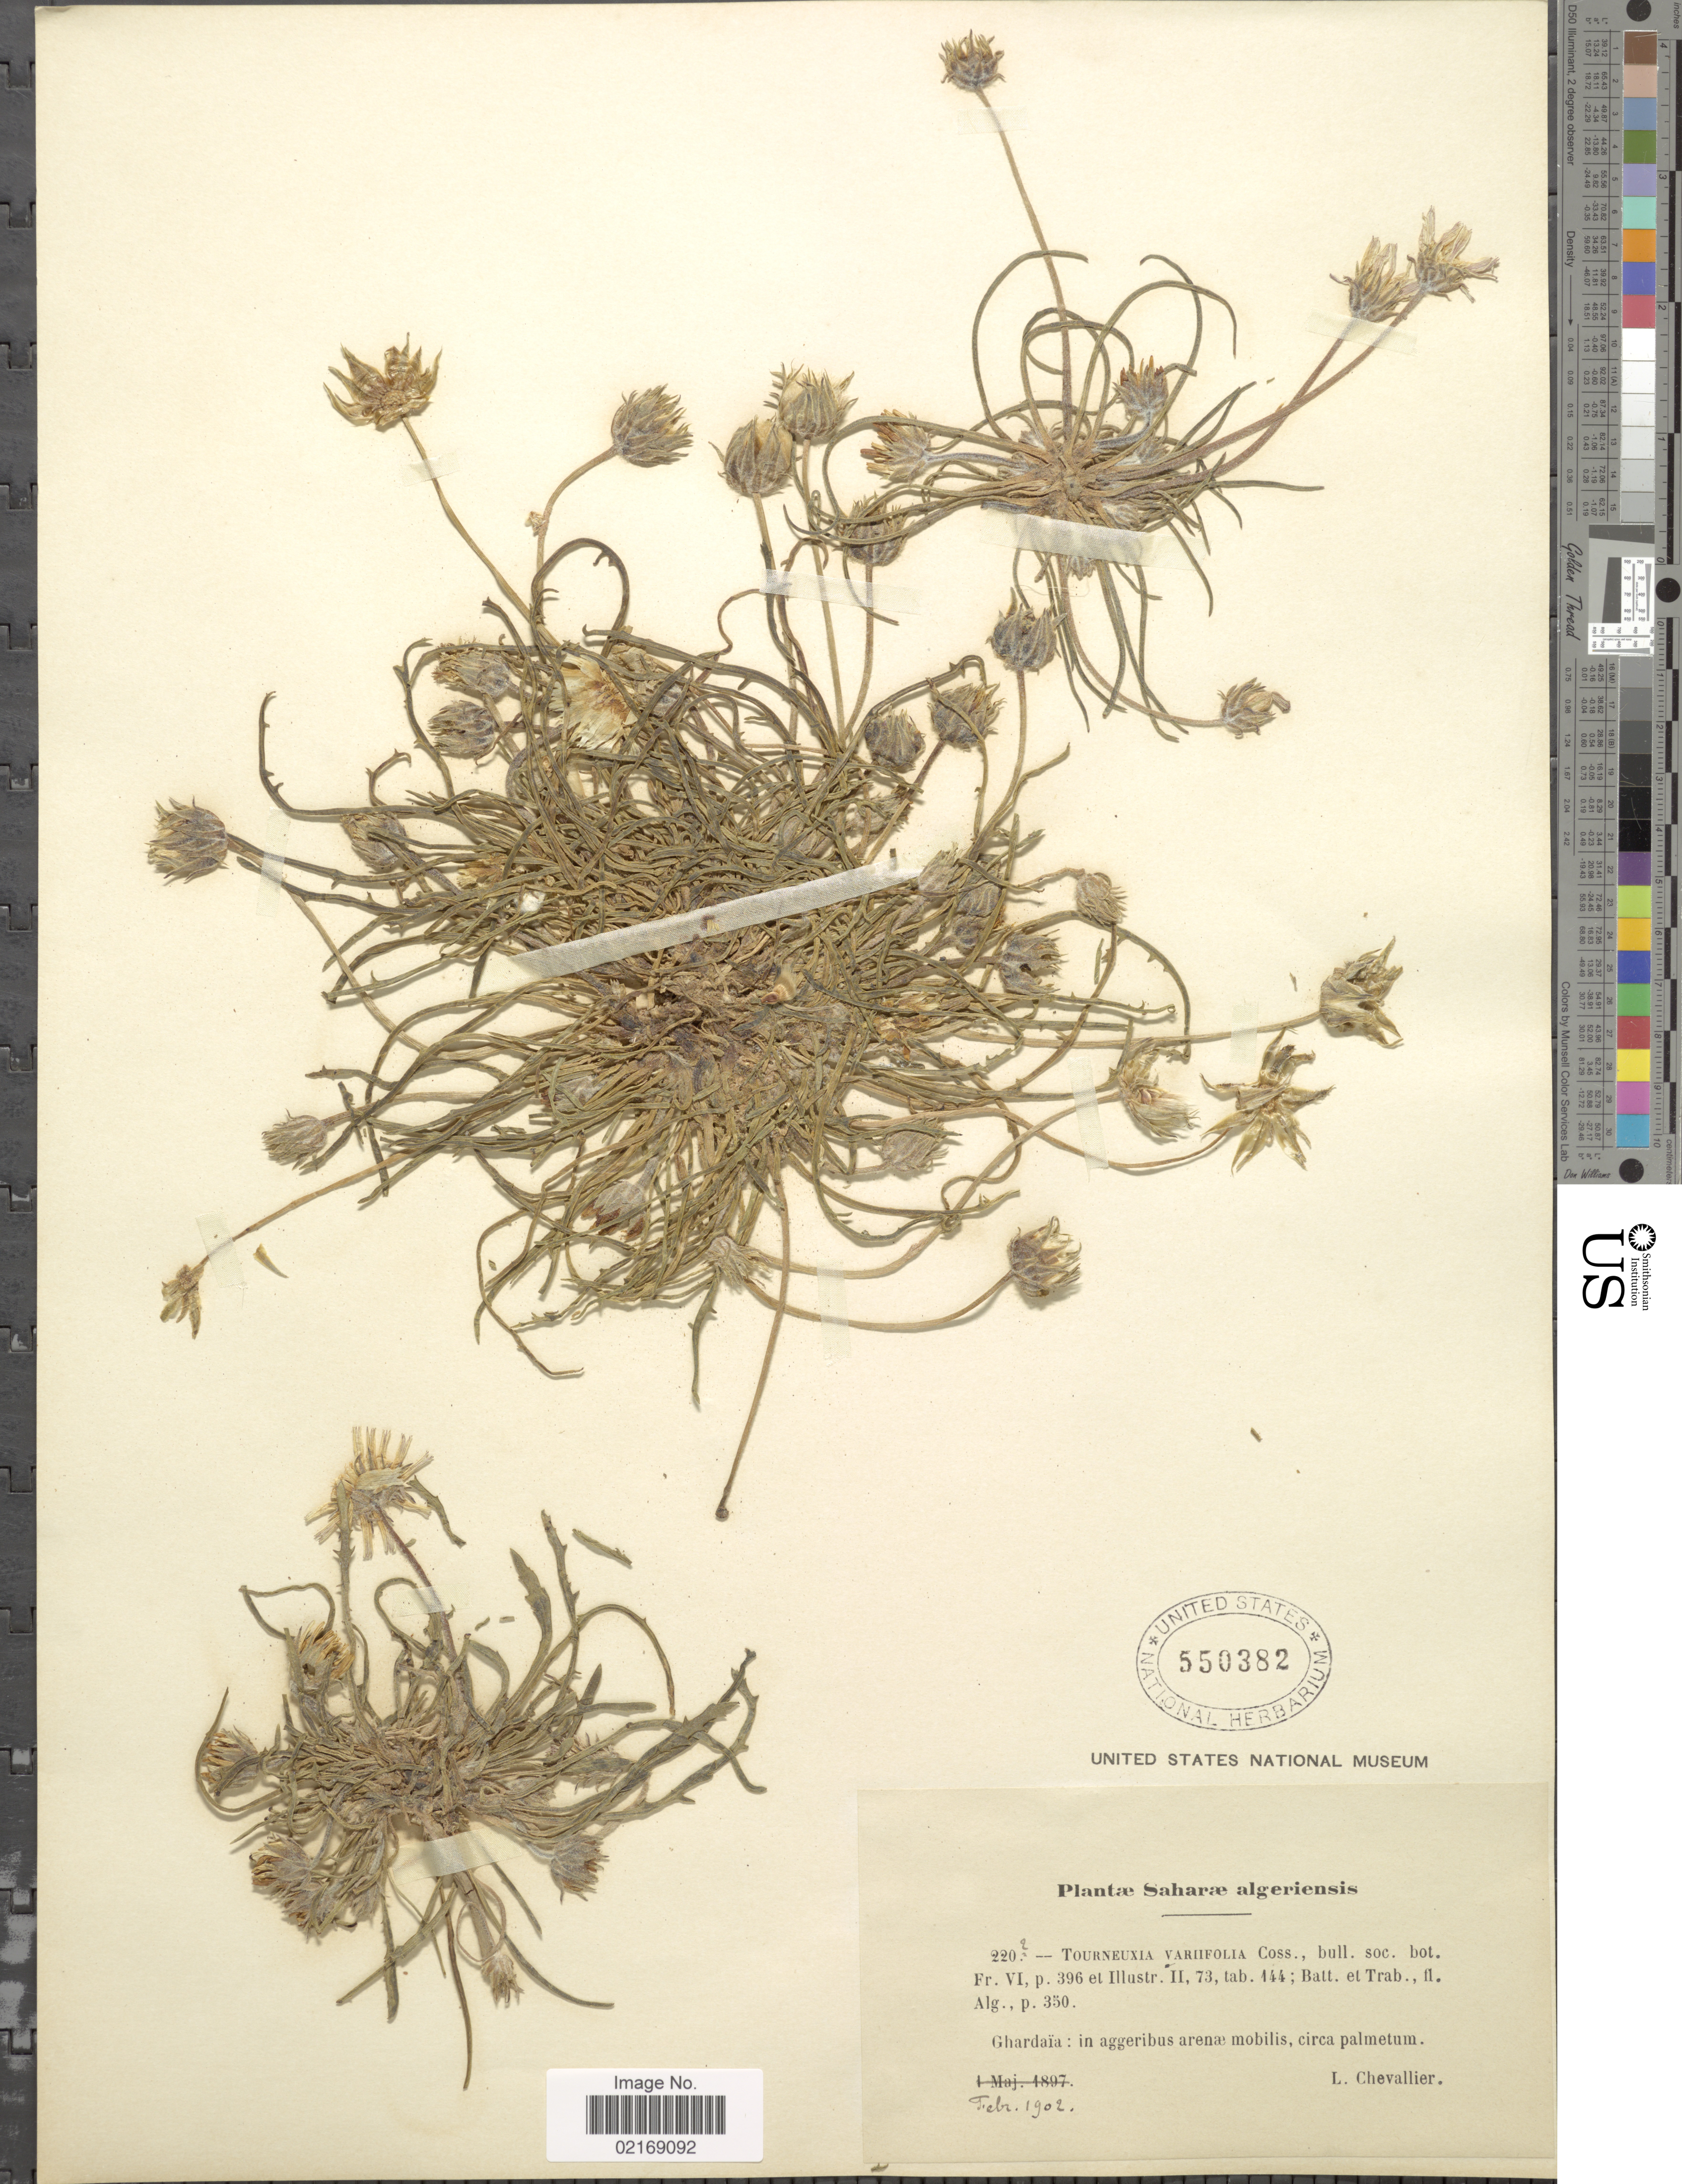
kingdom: Plantae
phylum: Tracheophyta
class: Magnoliopsida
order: Asterales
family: Asteraceae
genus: Tourneuxia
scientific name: Tourneuxia variifolia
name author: Coss.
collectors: L. Chevalier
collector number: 220?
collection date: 1902-02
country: Algeria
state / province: Ghardaïa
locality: Saharae algeriensis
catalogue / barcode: US 550382